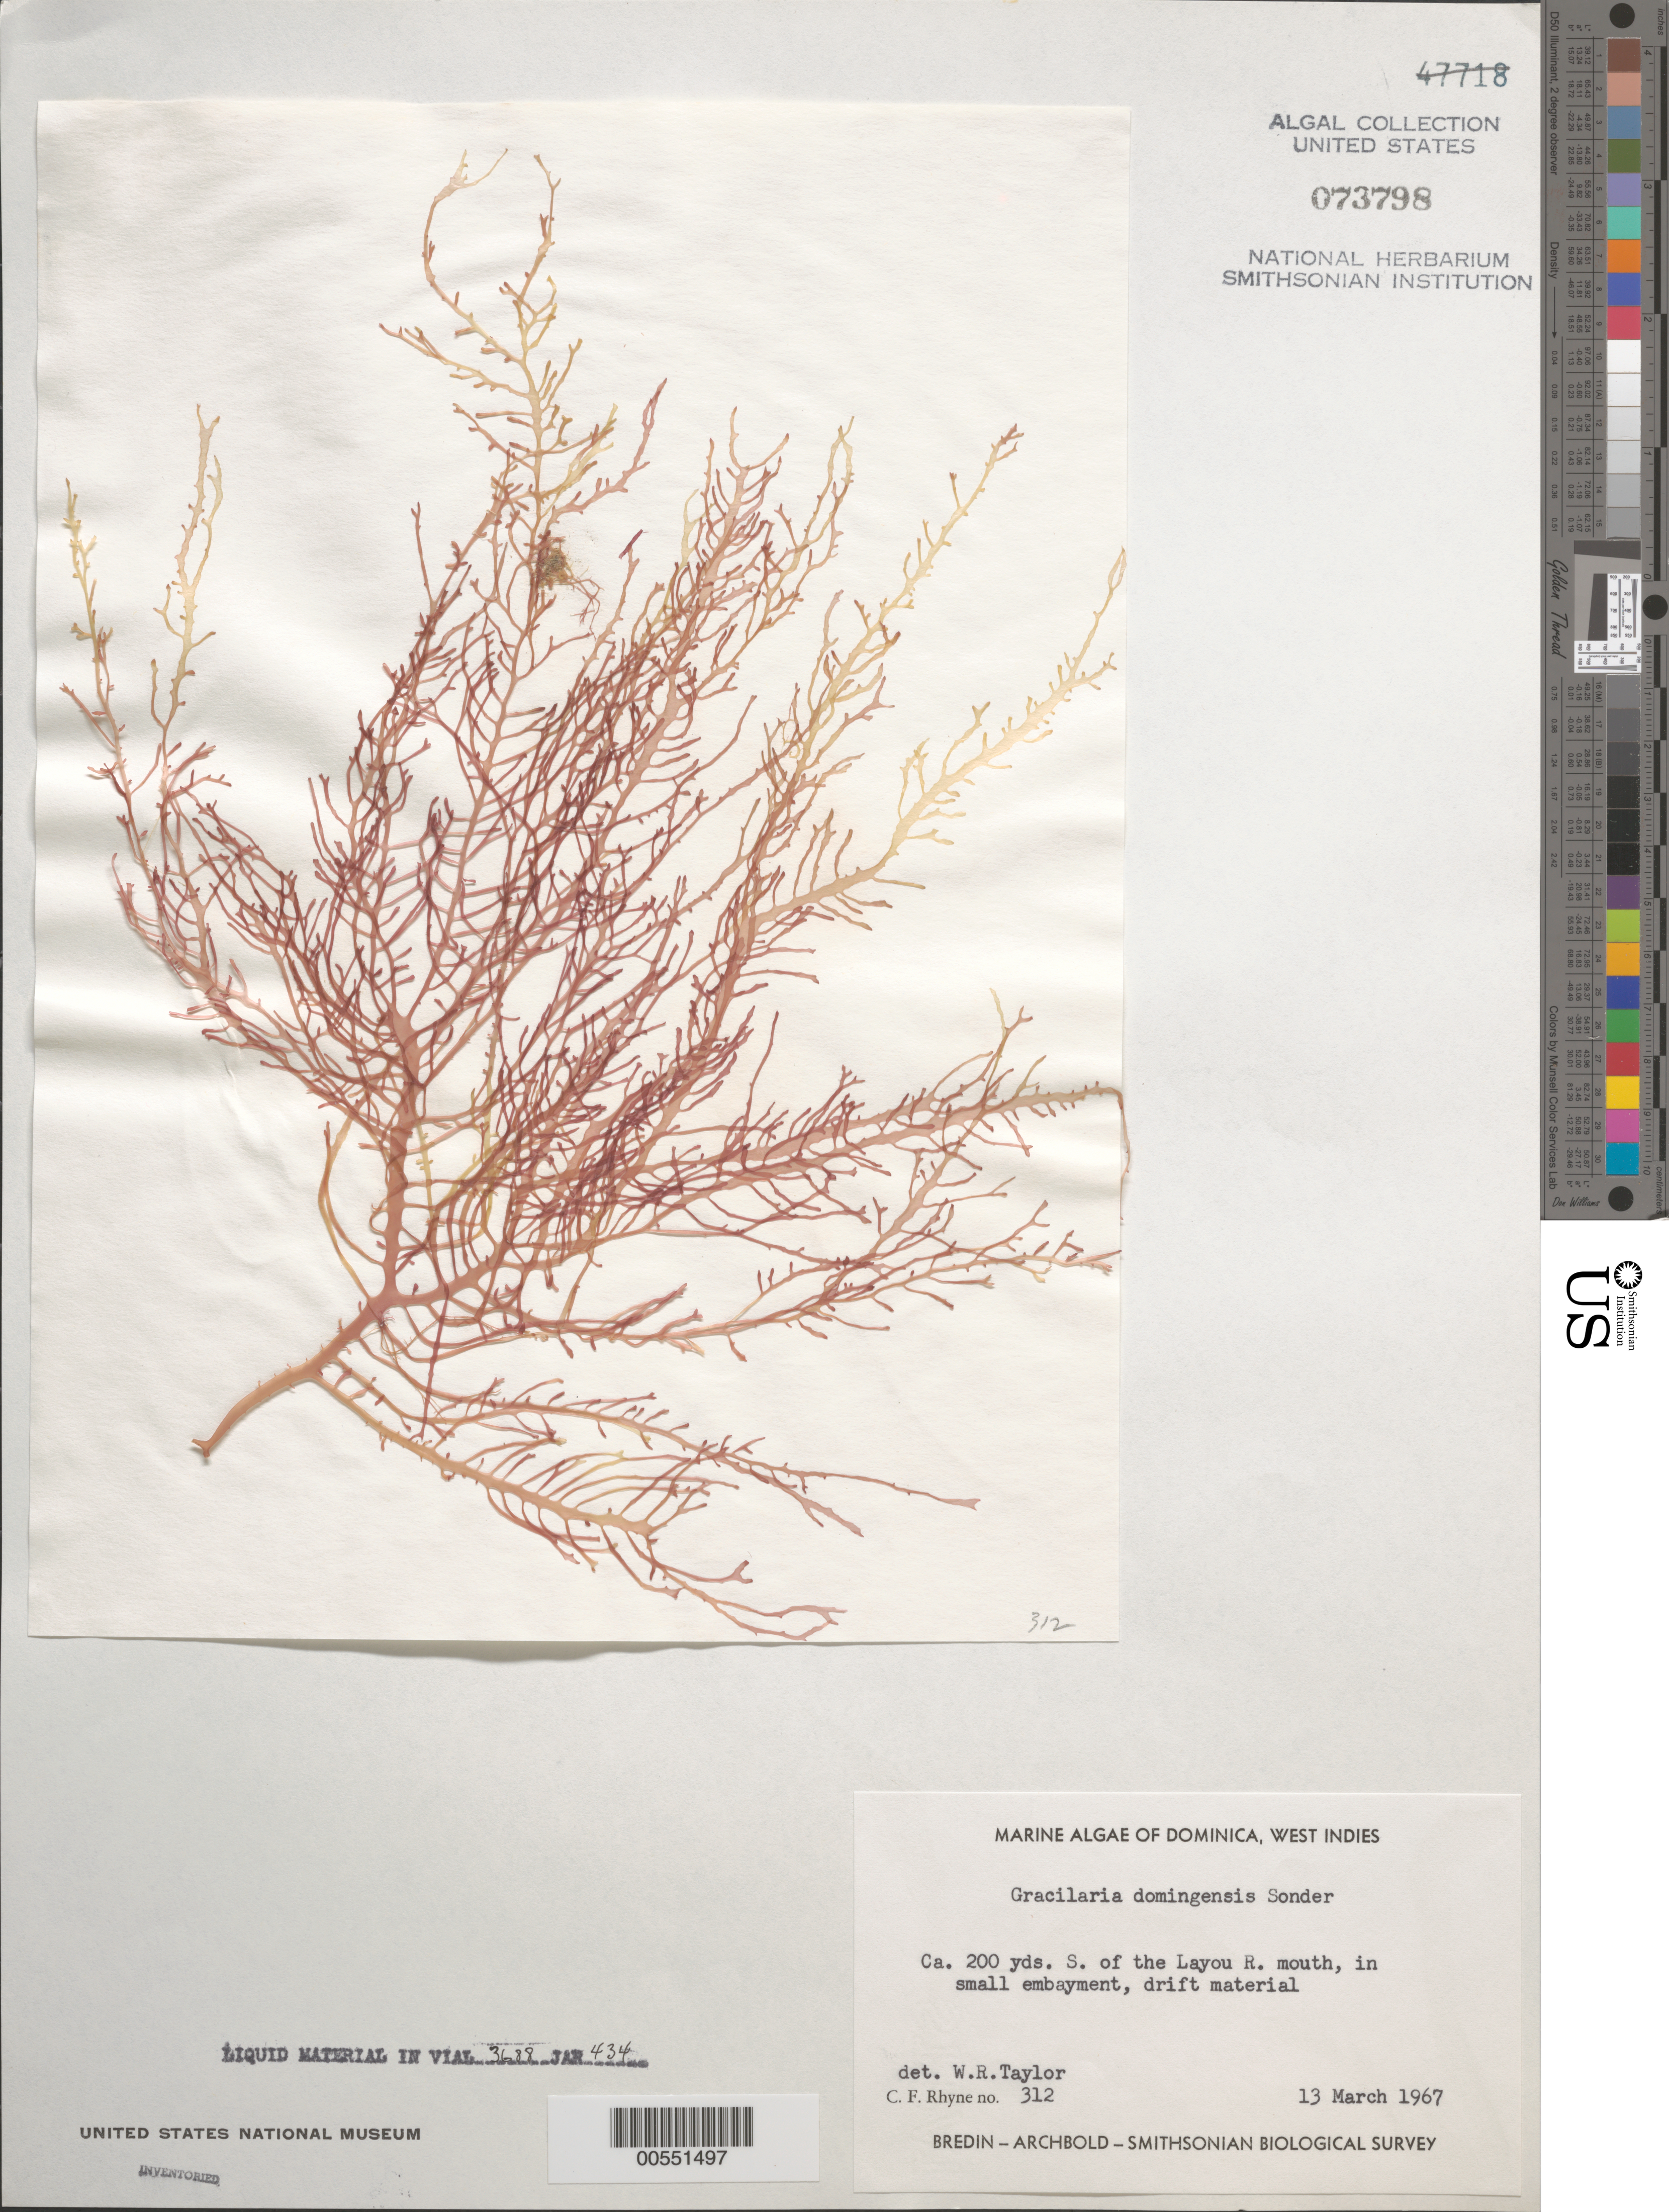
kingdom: Plantae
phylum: Rhodophyta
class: Florideophyceae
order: Gracilariales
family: Gracilariaceae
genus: Gracilaria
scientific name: Gracilaria domingensis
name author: (Kütz.) O.G. Sond. in Dickie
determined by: Taylor, William R.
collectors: C. Rhyne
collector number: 312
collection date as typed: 13 Mar 1967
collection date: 1967-03-13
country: Dominica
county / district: St. Joseph's Parish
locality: Ca. 200 yards south of Layou River mouth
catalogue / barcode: US 73798